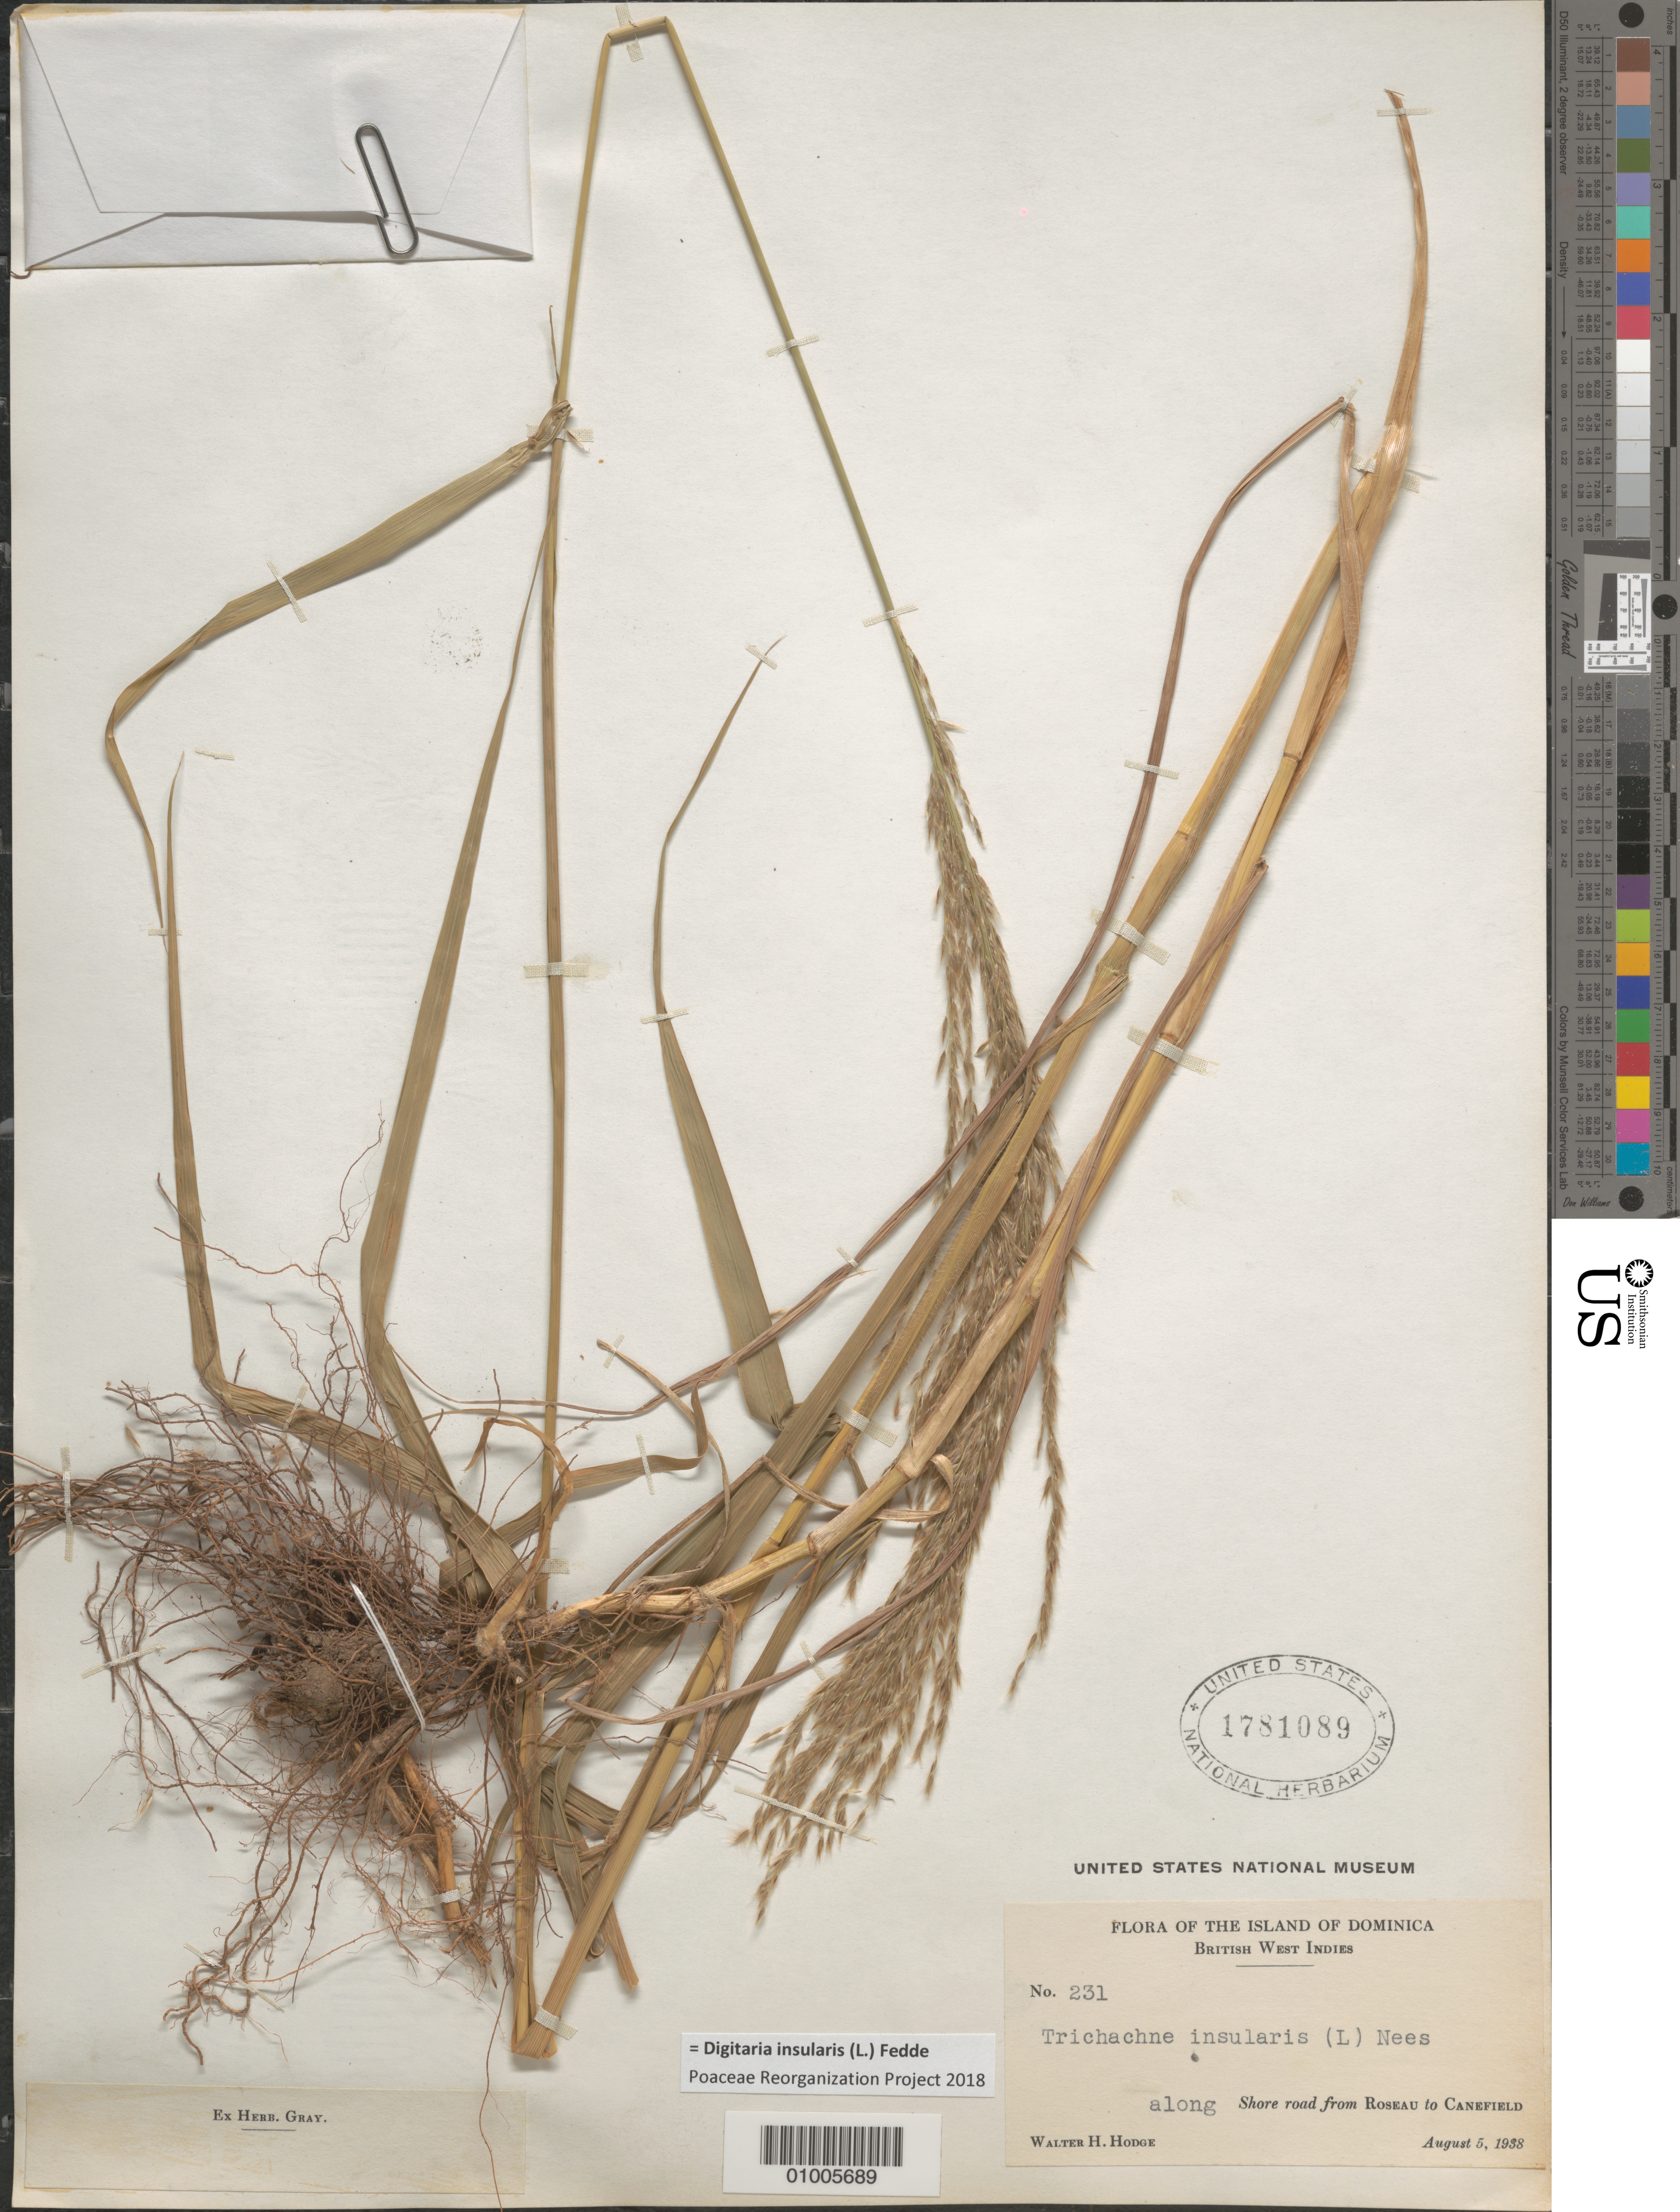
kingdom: Plantae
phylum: Tracheophyta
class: Liliopsida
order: Poales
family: Poaceae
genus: Digitaria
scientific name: Digitaria insularis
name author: (L.) Mez ex Ekman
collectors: W. Hodge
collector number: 231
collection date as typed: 05 Aug 1938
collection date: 1938-08-05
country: Dominica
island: Dominica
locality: Along shore road from Roseau to Canefield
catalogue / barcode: US 1781089